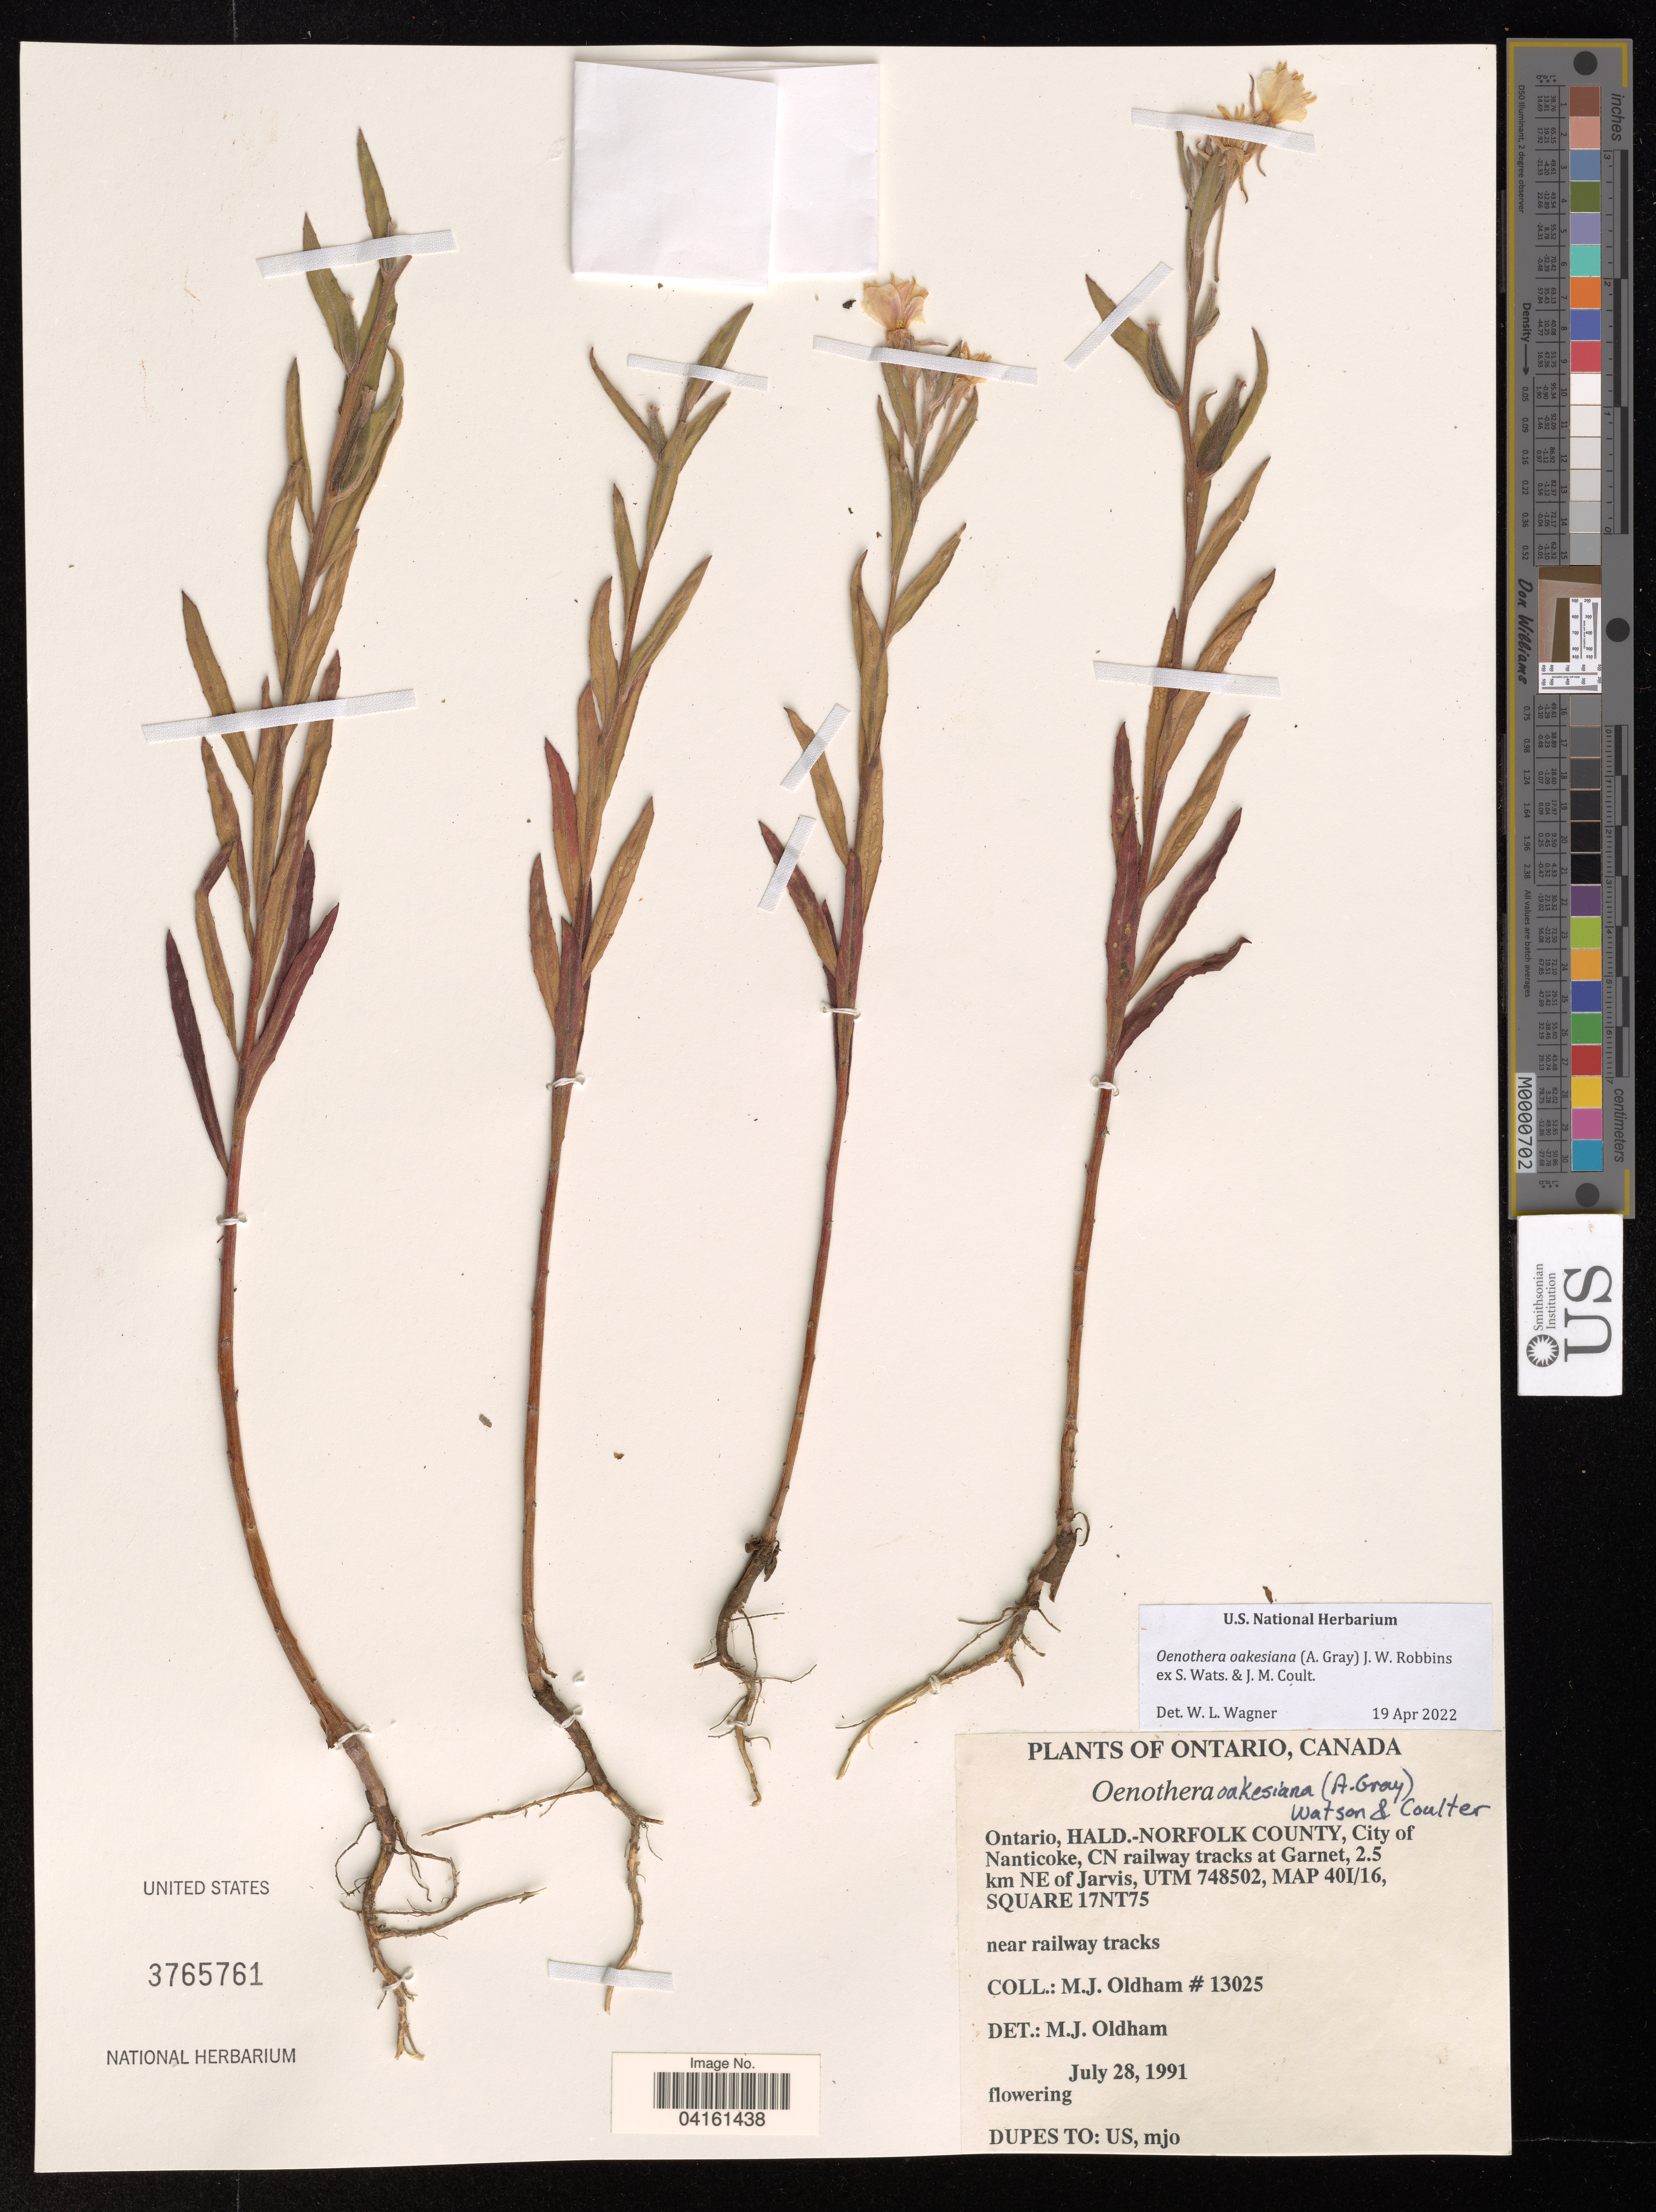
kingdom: Plantae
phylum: Tracheophyta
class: Magnoliopsida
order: Myrtales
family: Onagraceae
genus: Oenothera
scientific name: Oenothera oakesiana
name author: (A. Gray) J.W. Robbins ex S. Watson & J.M. Coult.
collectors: M. Oldham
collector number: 13025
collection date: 1991-07-28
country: Canada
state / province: Ontario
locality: Hald.-Norfolk County, City of Nanticoke, CN railway tracks at Garnet, 2.5 km NE of Jarvis, UTM 748502, MAP 40I/16, Square 17NT75. Near railway tracks.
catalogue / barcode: US 3765761